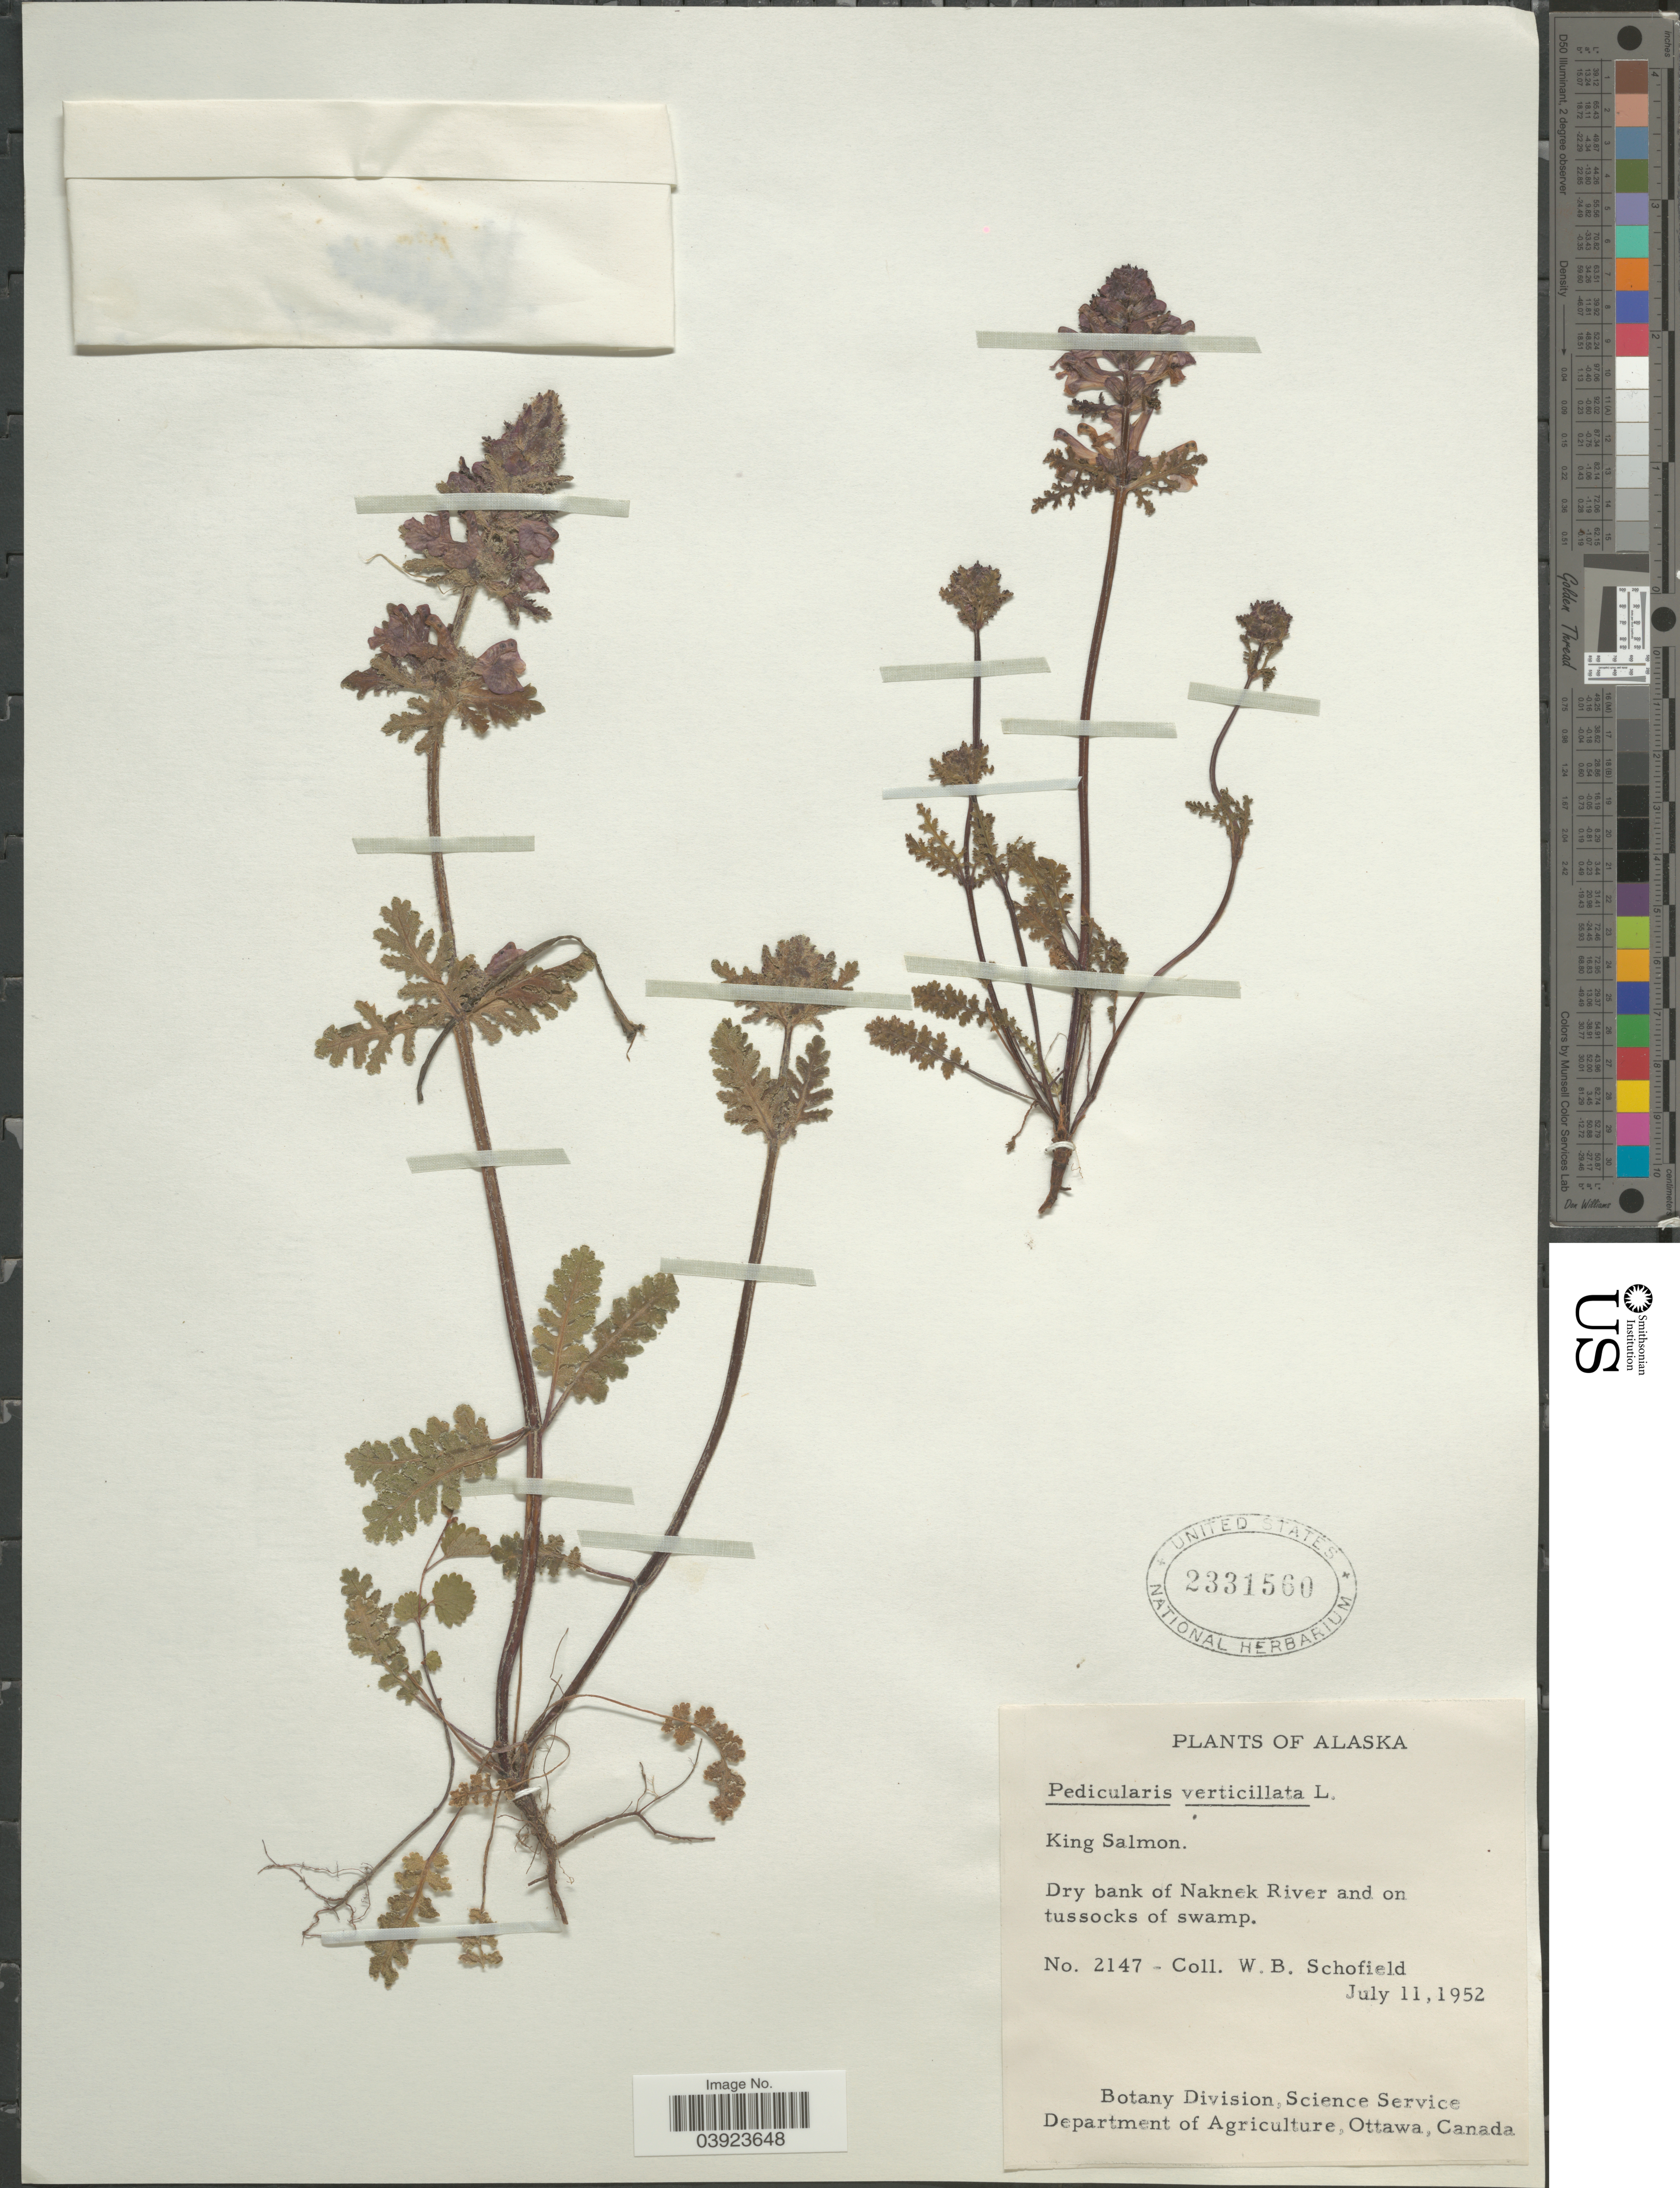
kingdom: Plantae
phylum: Tracheophyta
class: Magnoliopsida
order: Lamiales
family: Orobanchaceae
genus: Pedicularis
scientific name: Pedicularis verticillata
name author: L.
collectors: W. Schofield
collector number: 2147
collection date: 1952-07-11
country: United States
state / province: Alaska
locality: King Salmon. Dry bank of Naknek River and on tussocks of swamp.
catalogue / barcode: US 2331560